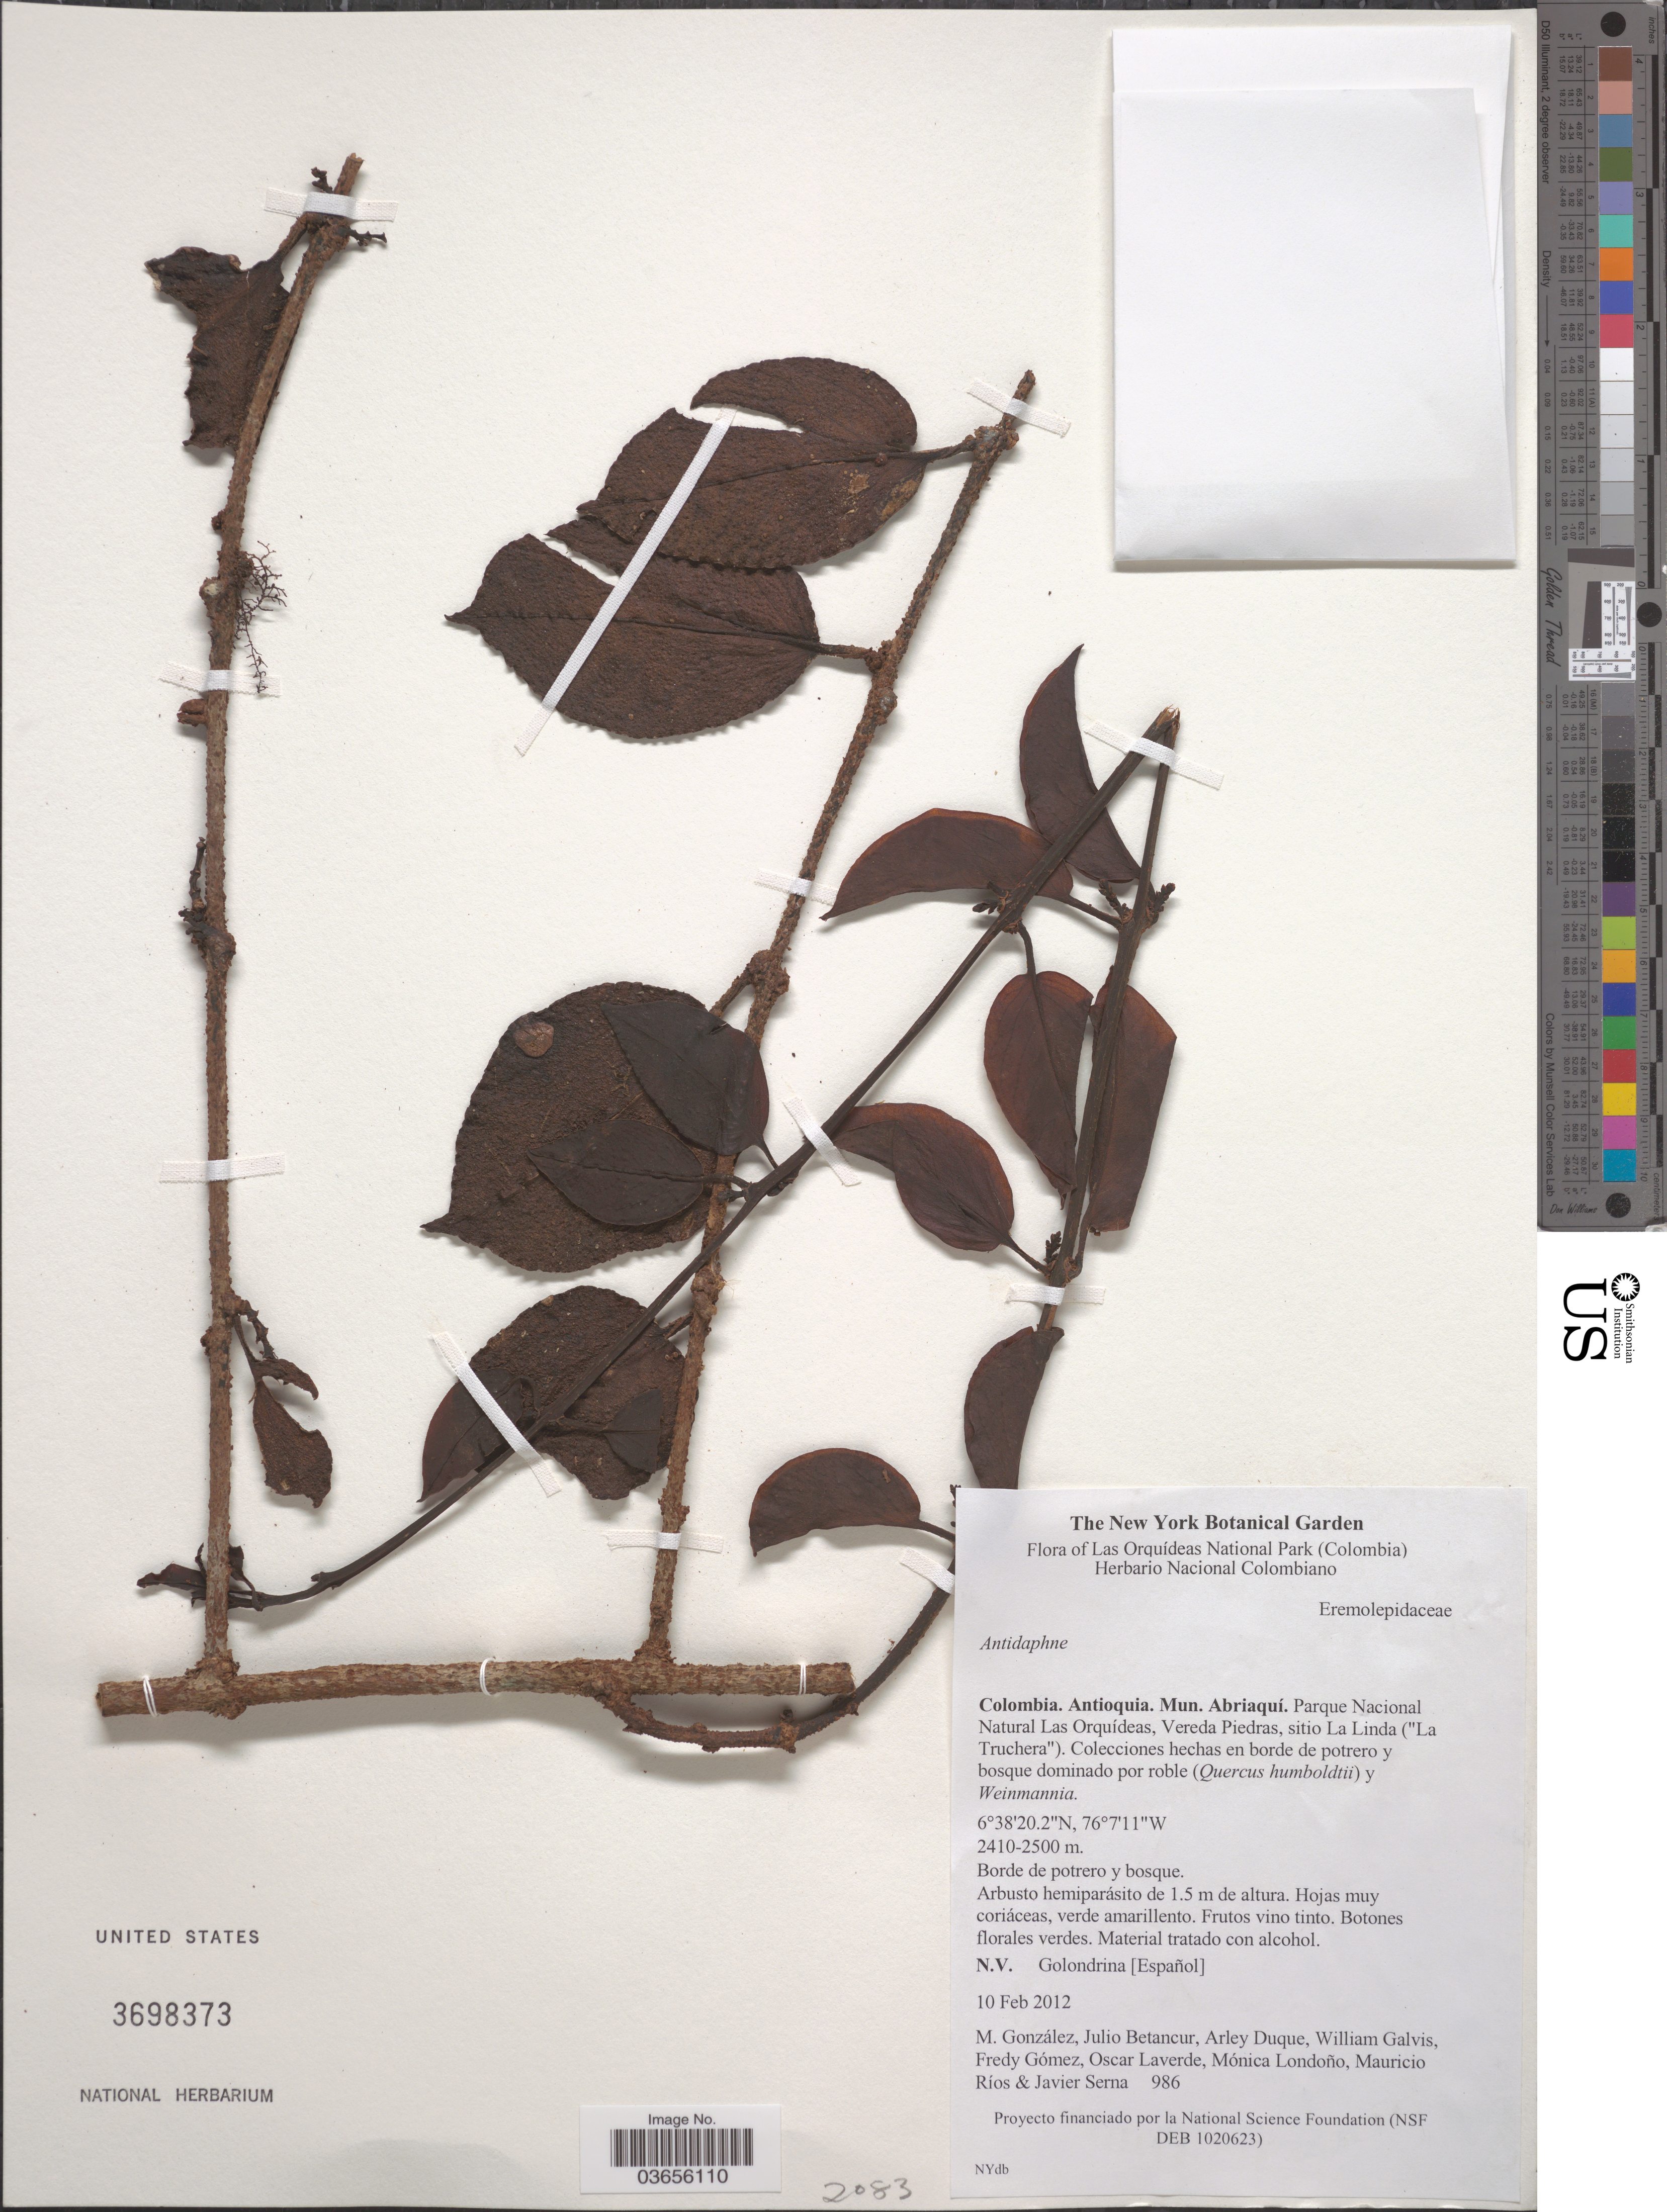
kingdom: Plantae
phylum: Tracheophyta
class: Magnoliopsida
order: Santalales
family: Santalaceae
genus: Antidaphne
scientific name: Antidaphne sp.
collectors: M. González, J. Betanacur, A. Duque, W. Galvis & et al.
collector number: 986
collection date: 2012-02-10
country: Colombia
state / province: Antioquia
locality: Las Orquídeas National Park. Mun. Abriaquí. Parque Nacional Natural Las Orquídeas, Verede Piedras, sitio La Linda ("La Truchera").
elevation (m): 2410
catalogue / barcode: US 3698373